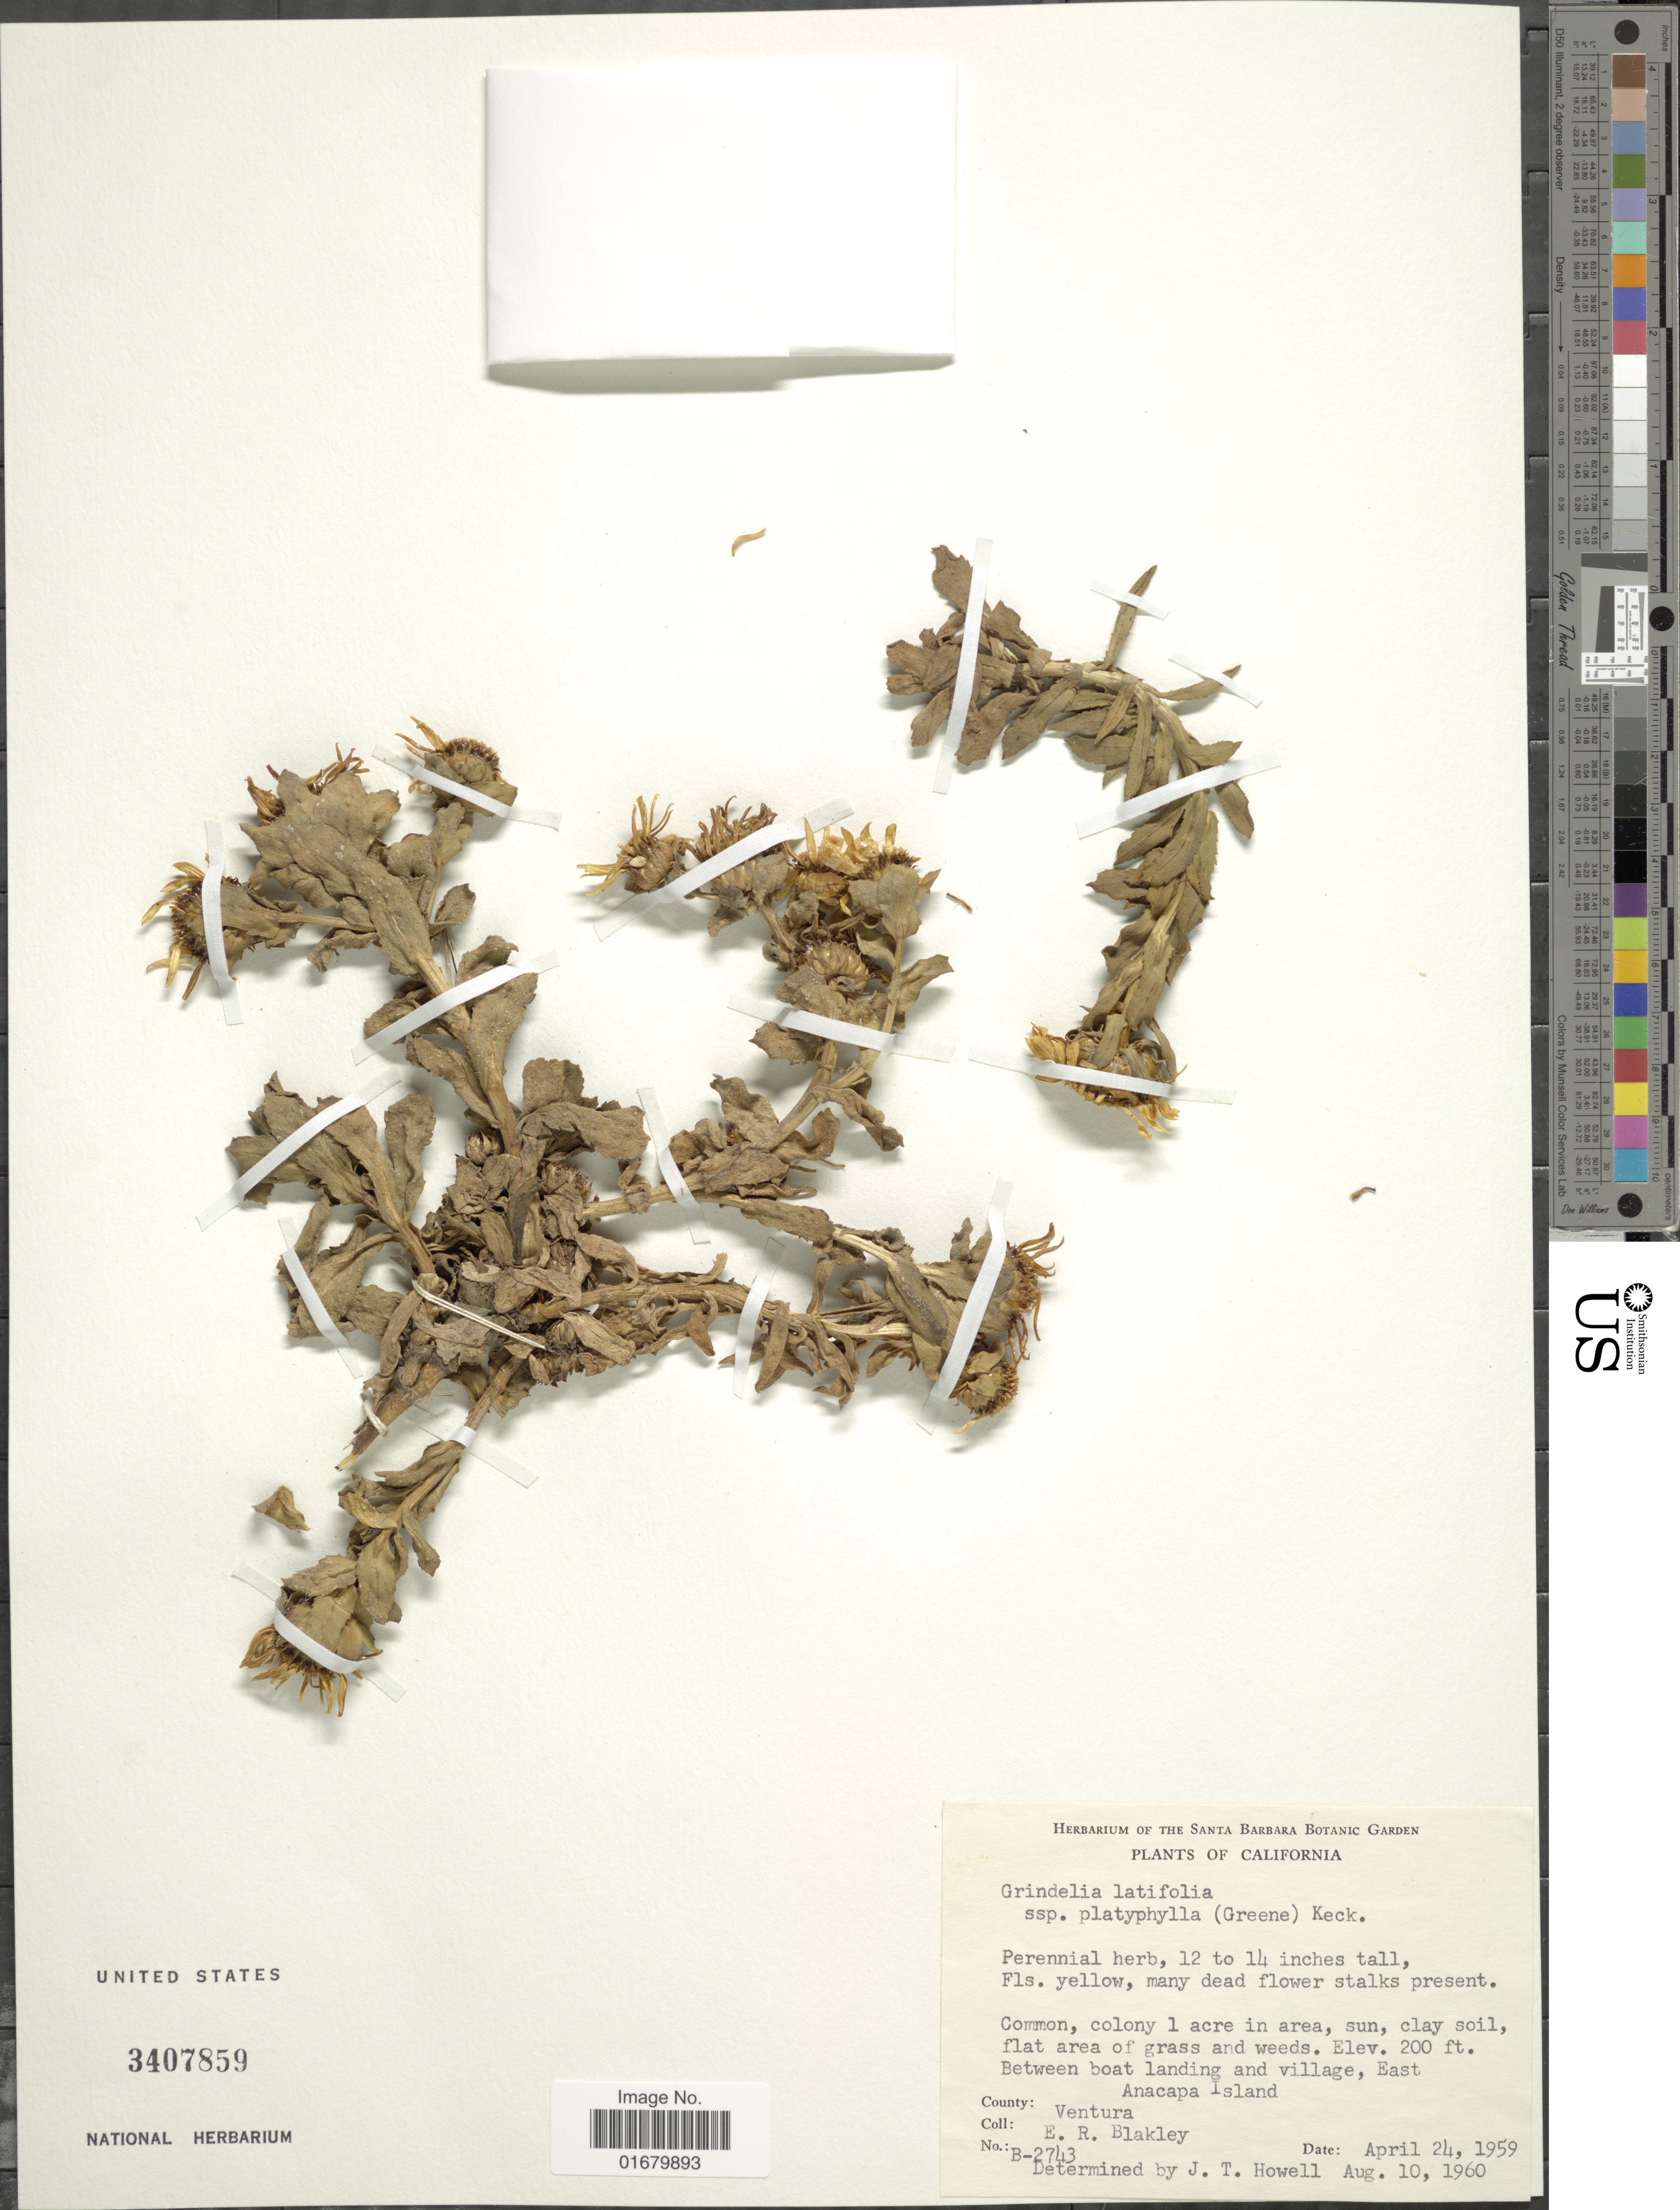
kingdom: Plantae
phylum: Tracheophyta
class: Magnoliopsida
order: Asterales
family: Asteraceae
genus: Grindelia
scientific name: Grindelia latifolia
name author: Kellogg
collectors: E. R. Blakley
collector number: B-2743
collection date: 1959-04-24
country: United States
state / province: California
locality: Between boat landing and village, East Anacapa Island.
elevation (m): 61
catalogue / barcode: US 3407859